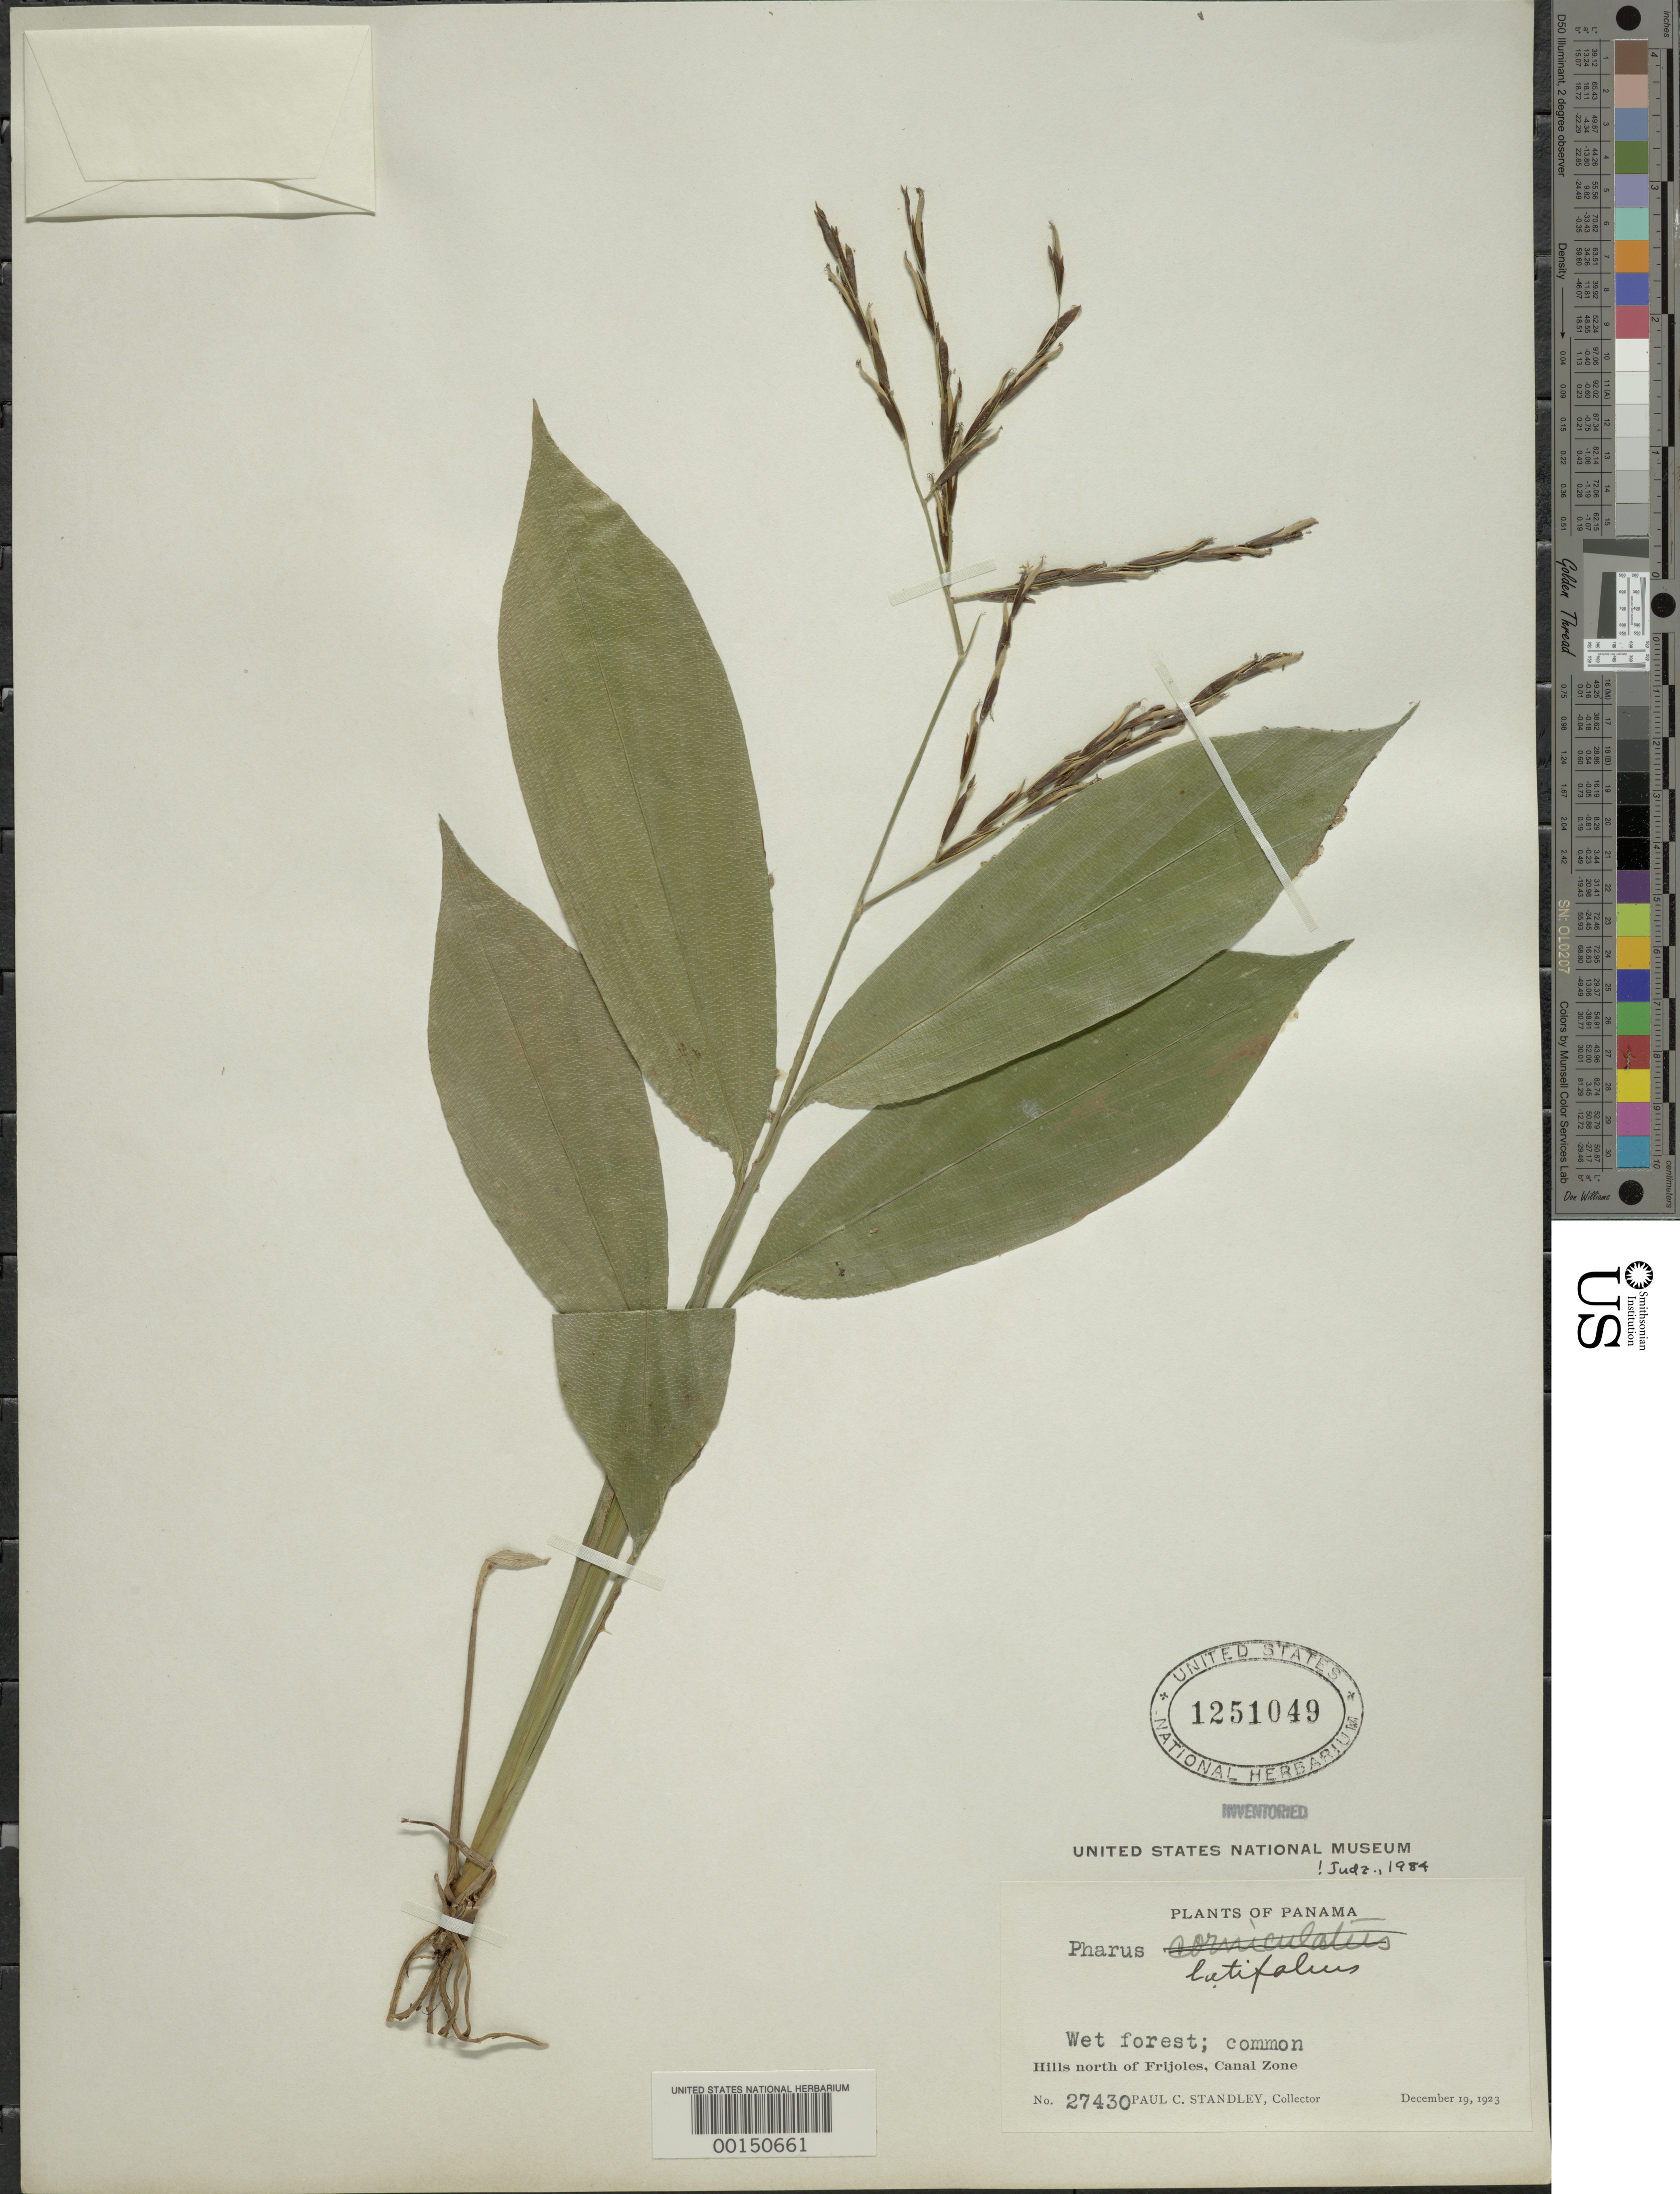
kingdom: Plantae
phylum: Tracheophyta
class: Liliopsida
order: Poales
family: Poaceae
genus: Pharus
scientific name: Pharus latifolius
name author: L.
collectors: P. C. Standley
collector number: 27430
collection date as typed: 19 Dec 1923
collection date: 1923-12-19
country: Panama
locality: Frijoles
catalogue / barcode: US 1251049